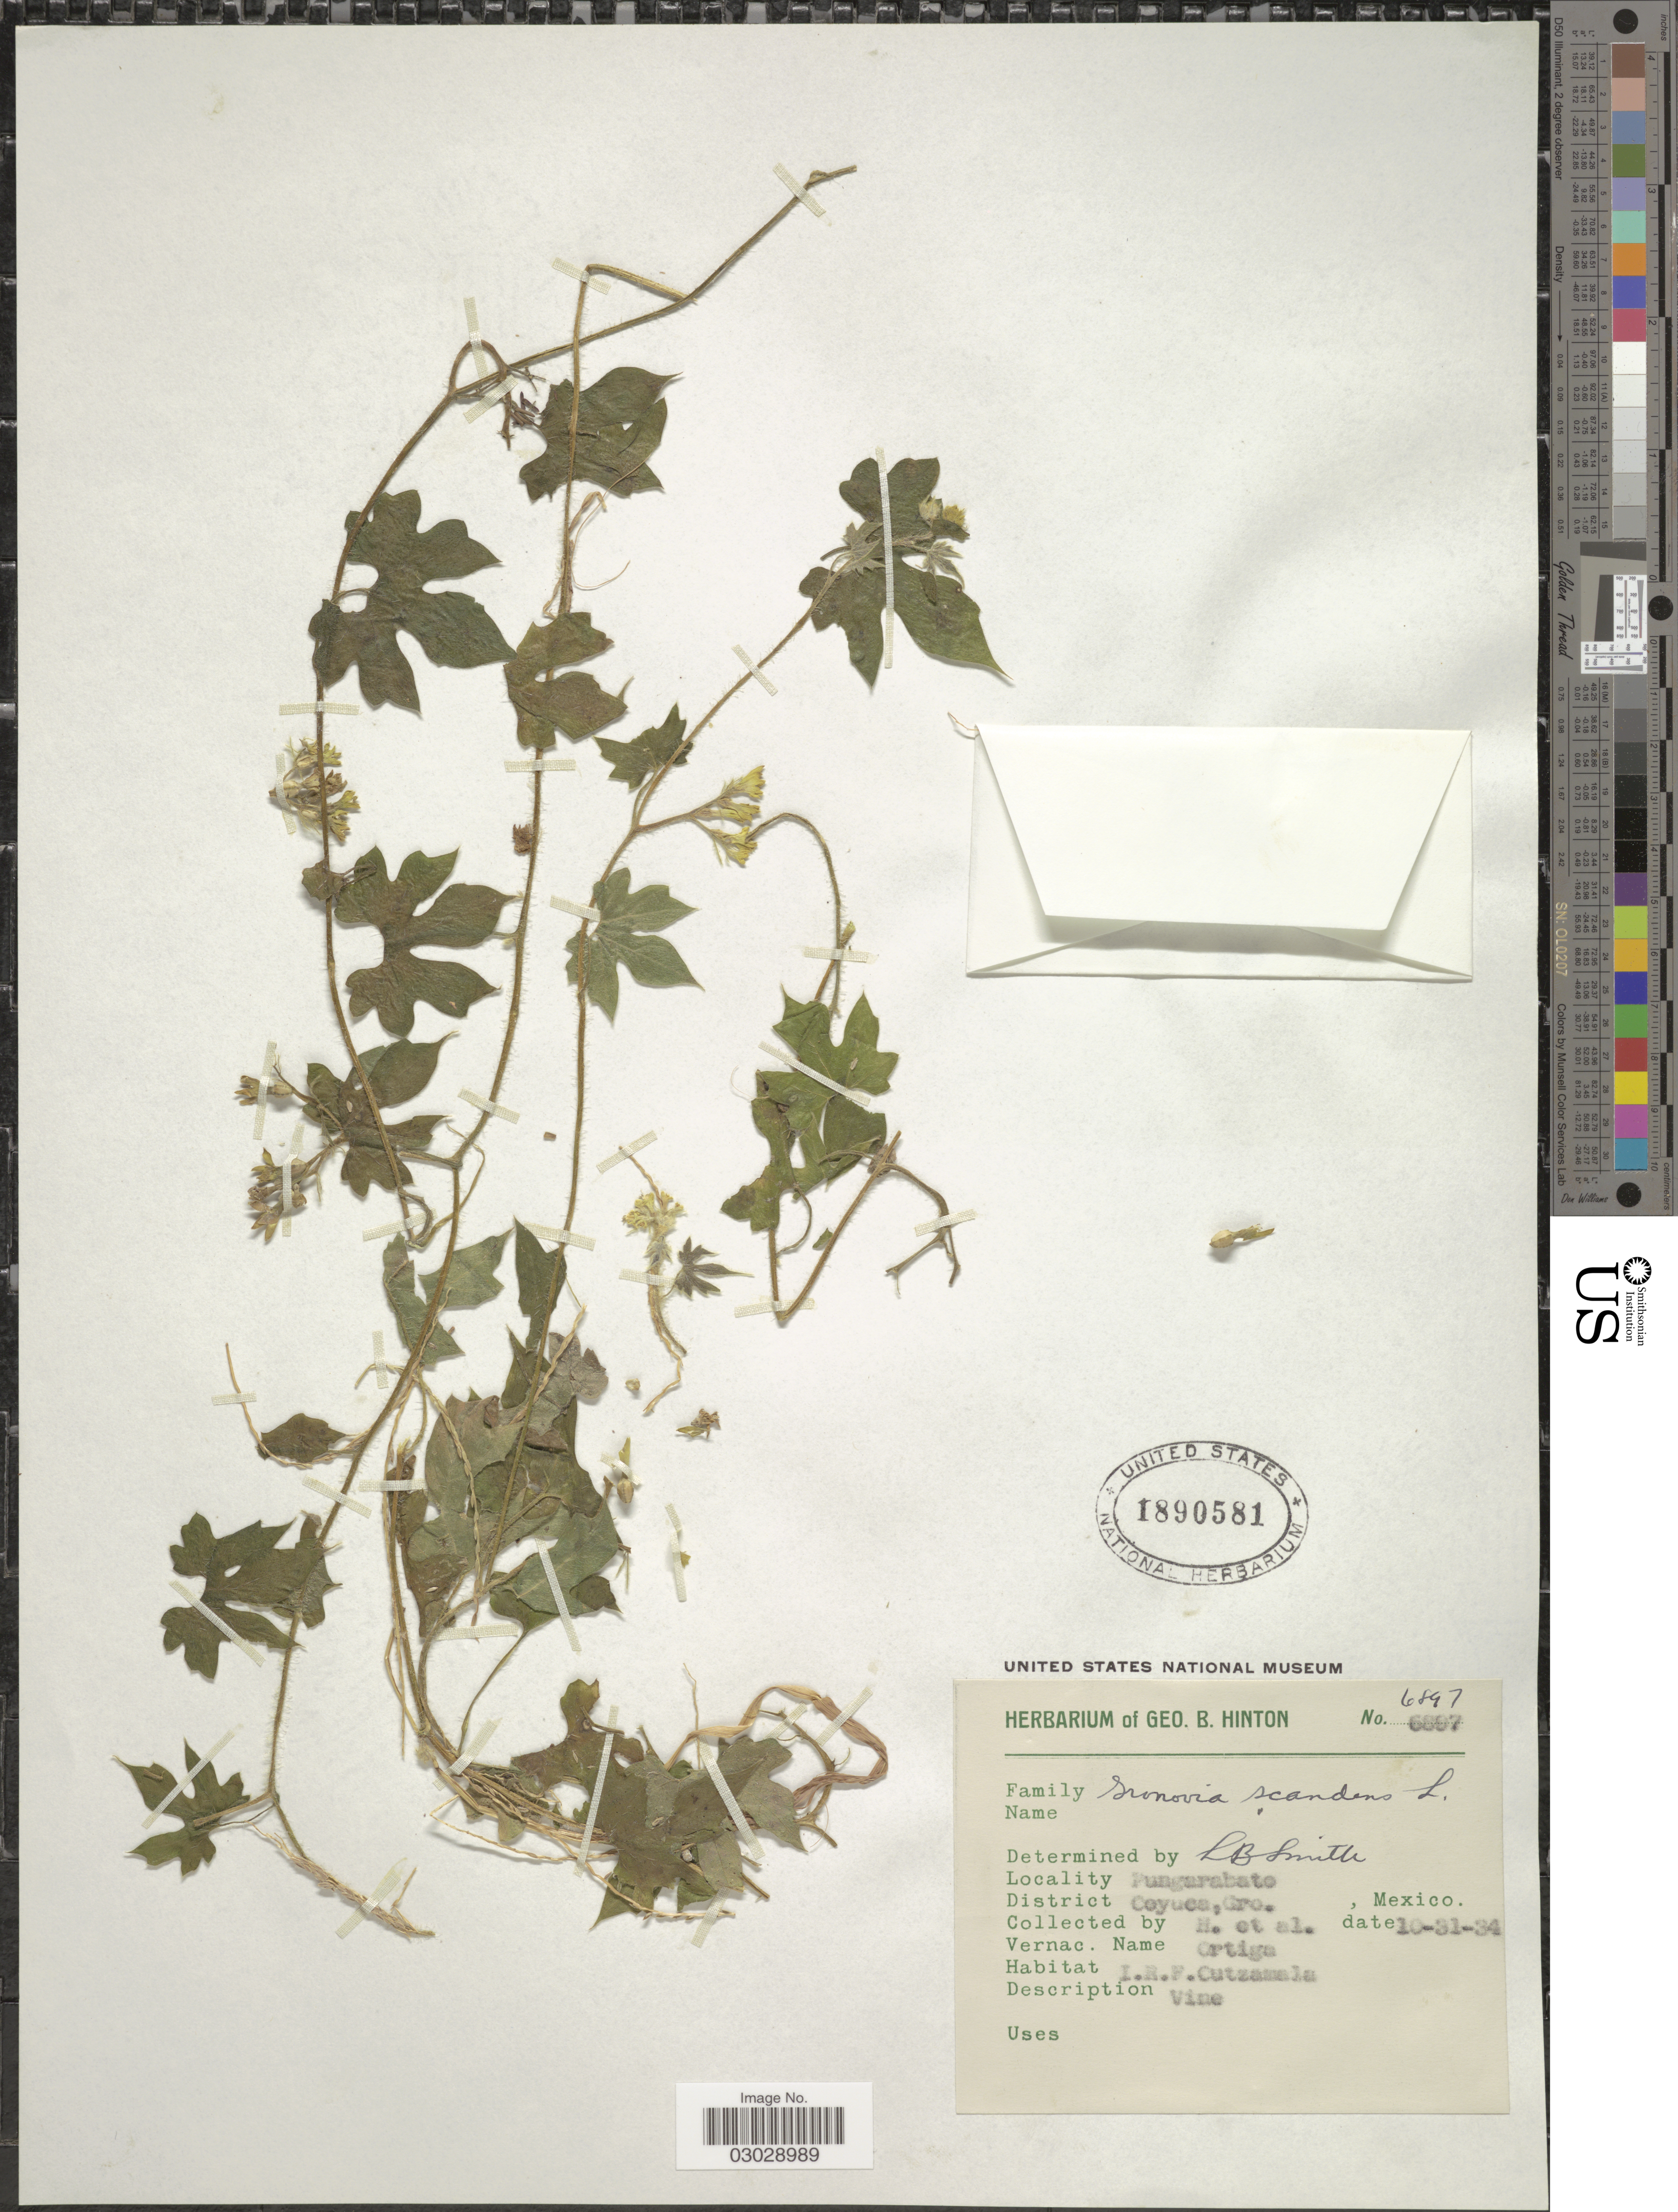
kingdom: Plantae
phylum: Tracheophyta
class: Magnoliopsida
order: Cornales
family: Loasaceae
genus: Gronovia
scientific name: Gronovia scandens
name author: L.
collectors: G. B. Hinton & et al.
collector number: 6897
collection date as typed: Transcribed d/m/y: 31/10/34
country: Mexico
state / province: Guerrero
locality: Pungarabato. District Coyuca, Gro.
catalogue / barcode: US 1890581